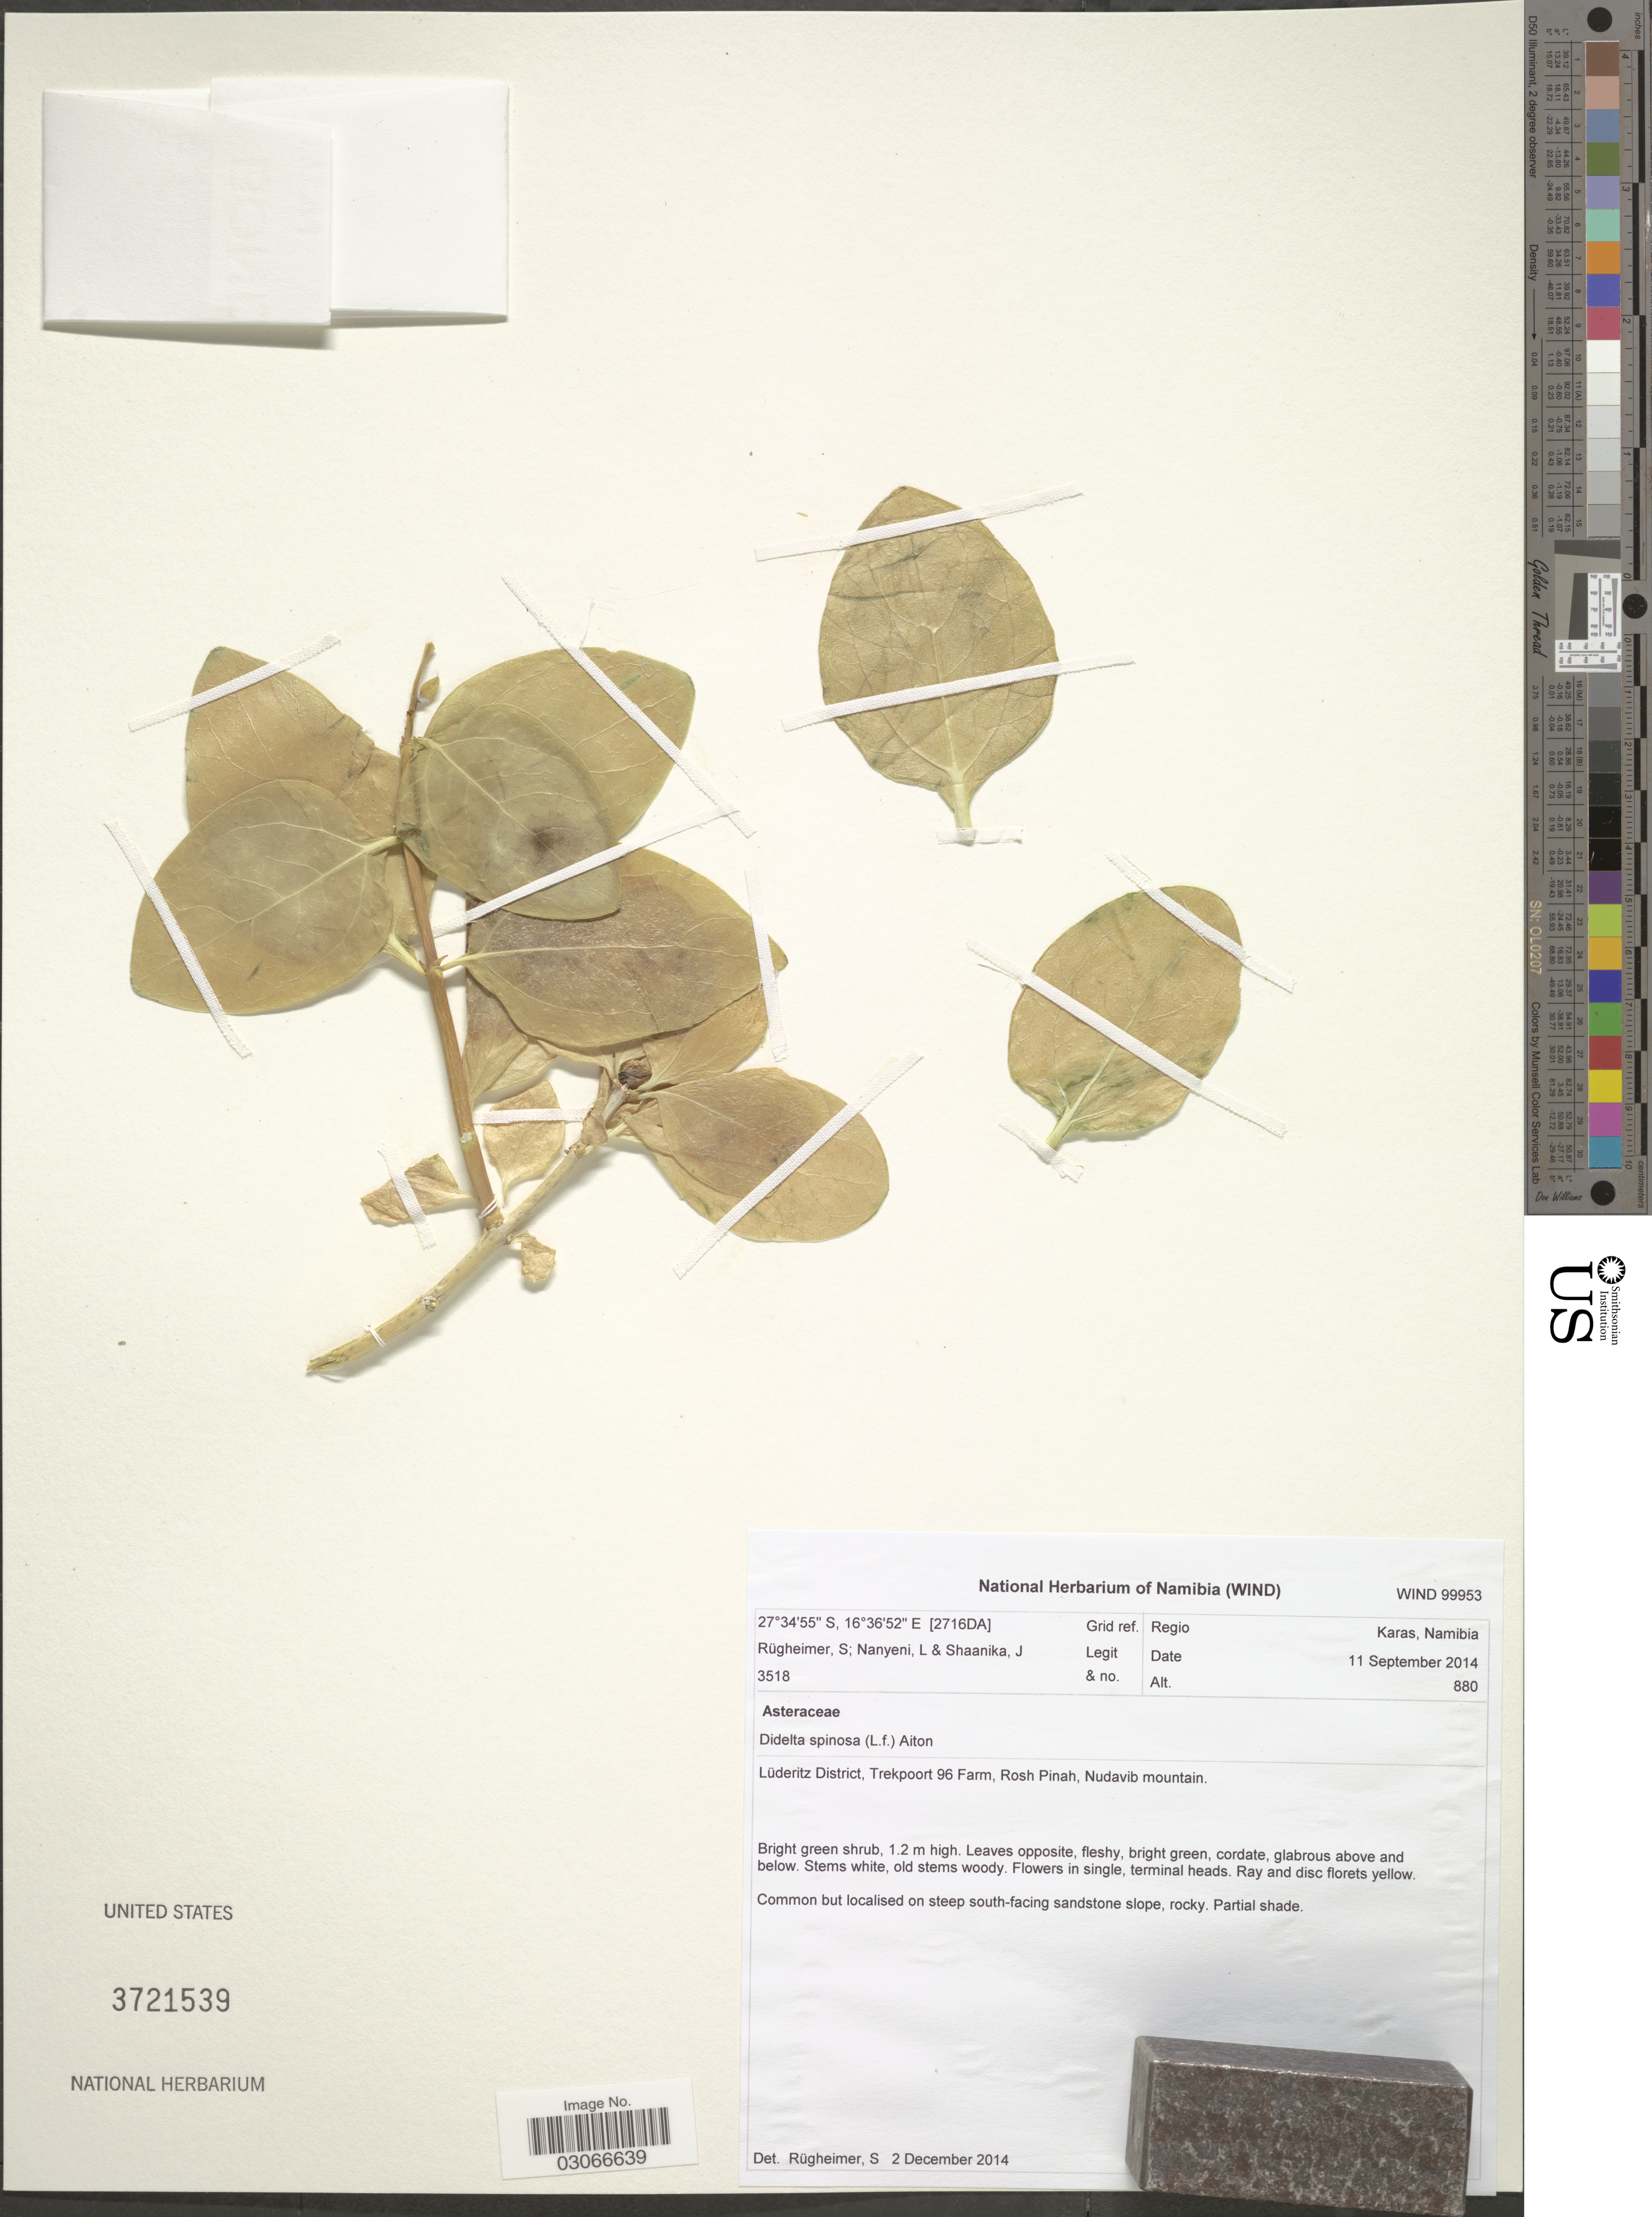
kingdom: Plantae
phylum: Tracheophyta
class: Magnoliopsida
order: Asterales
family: Asteraceae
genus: Didelta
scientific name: Didelta spinosa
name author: (L. f.) Aiton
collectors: S. Rugheimer, L. Nanyeni & J. Shaanika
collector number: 3518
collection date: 2014-09-11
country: Namibia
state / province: Karas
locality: [2716DA] Grid ref. Regio Karas, Namibia. Lüderitz District, Trekpoort 96 Farm, Rosh Pinah, Nudavib mountain.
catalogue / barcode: US 3721539